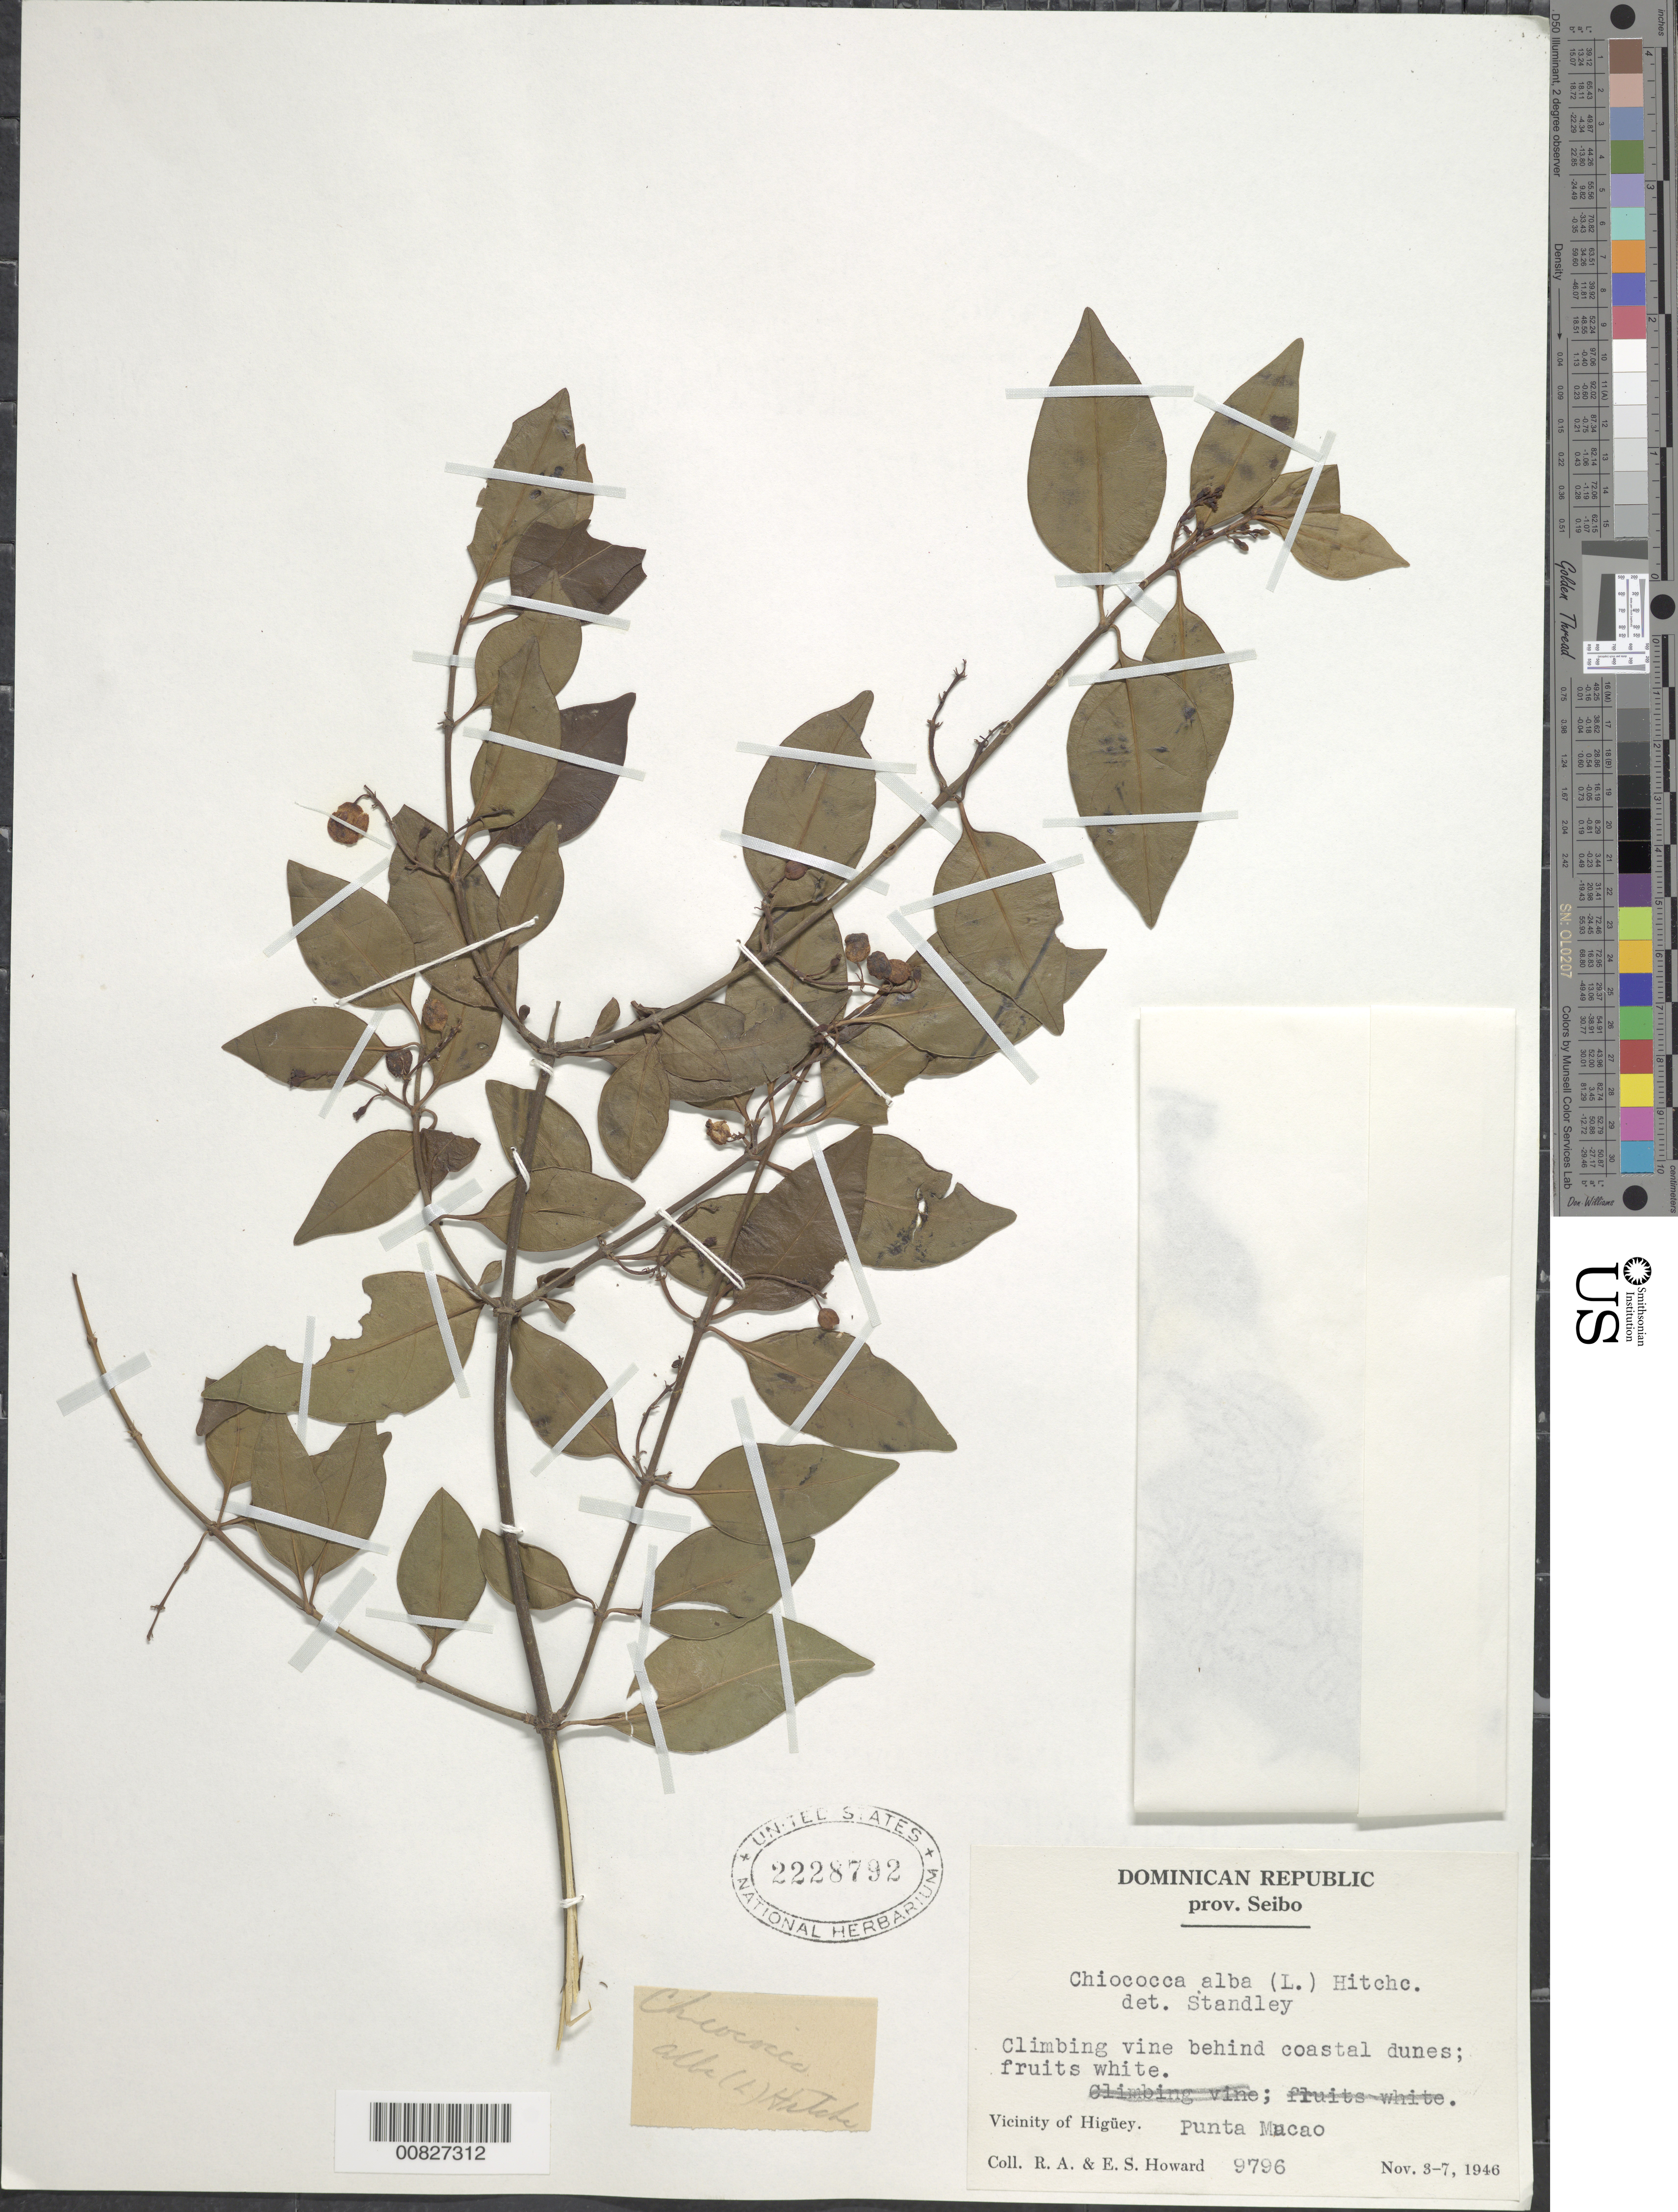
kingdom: Plantae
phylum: Tracheophyta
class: Magnoliopsida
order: Gentianales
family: Rubiaceae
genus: Chiococca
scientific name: Chiococca alba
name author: (L.) Hitchc.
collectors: R. A. Howard & E. S. Howard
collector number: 9796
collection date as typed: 03 Nov 1946 to 07 Nov 1946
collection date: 1946-11-03/1946-11-07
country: Dominican Republic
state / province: El Seibo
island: Hispaniola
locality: Vicinity of Higüey, Punta Macao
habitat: Behind coastal dunes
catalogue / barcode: US 2228792